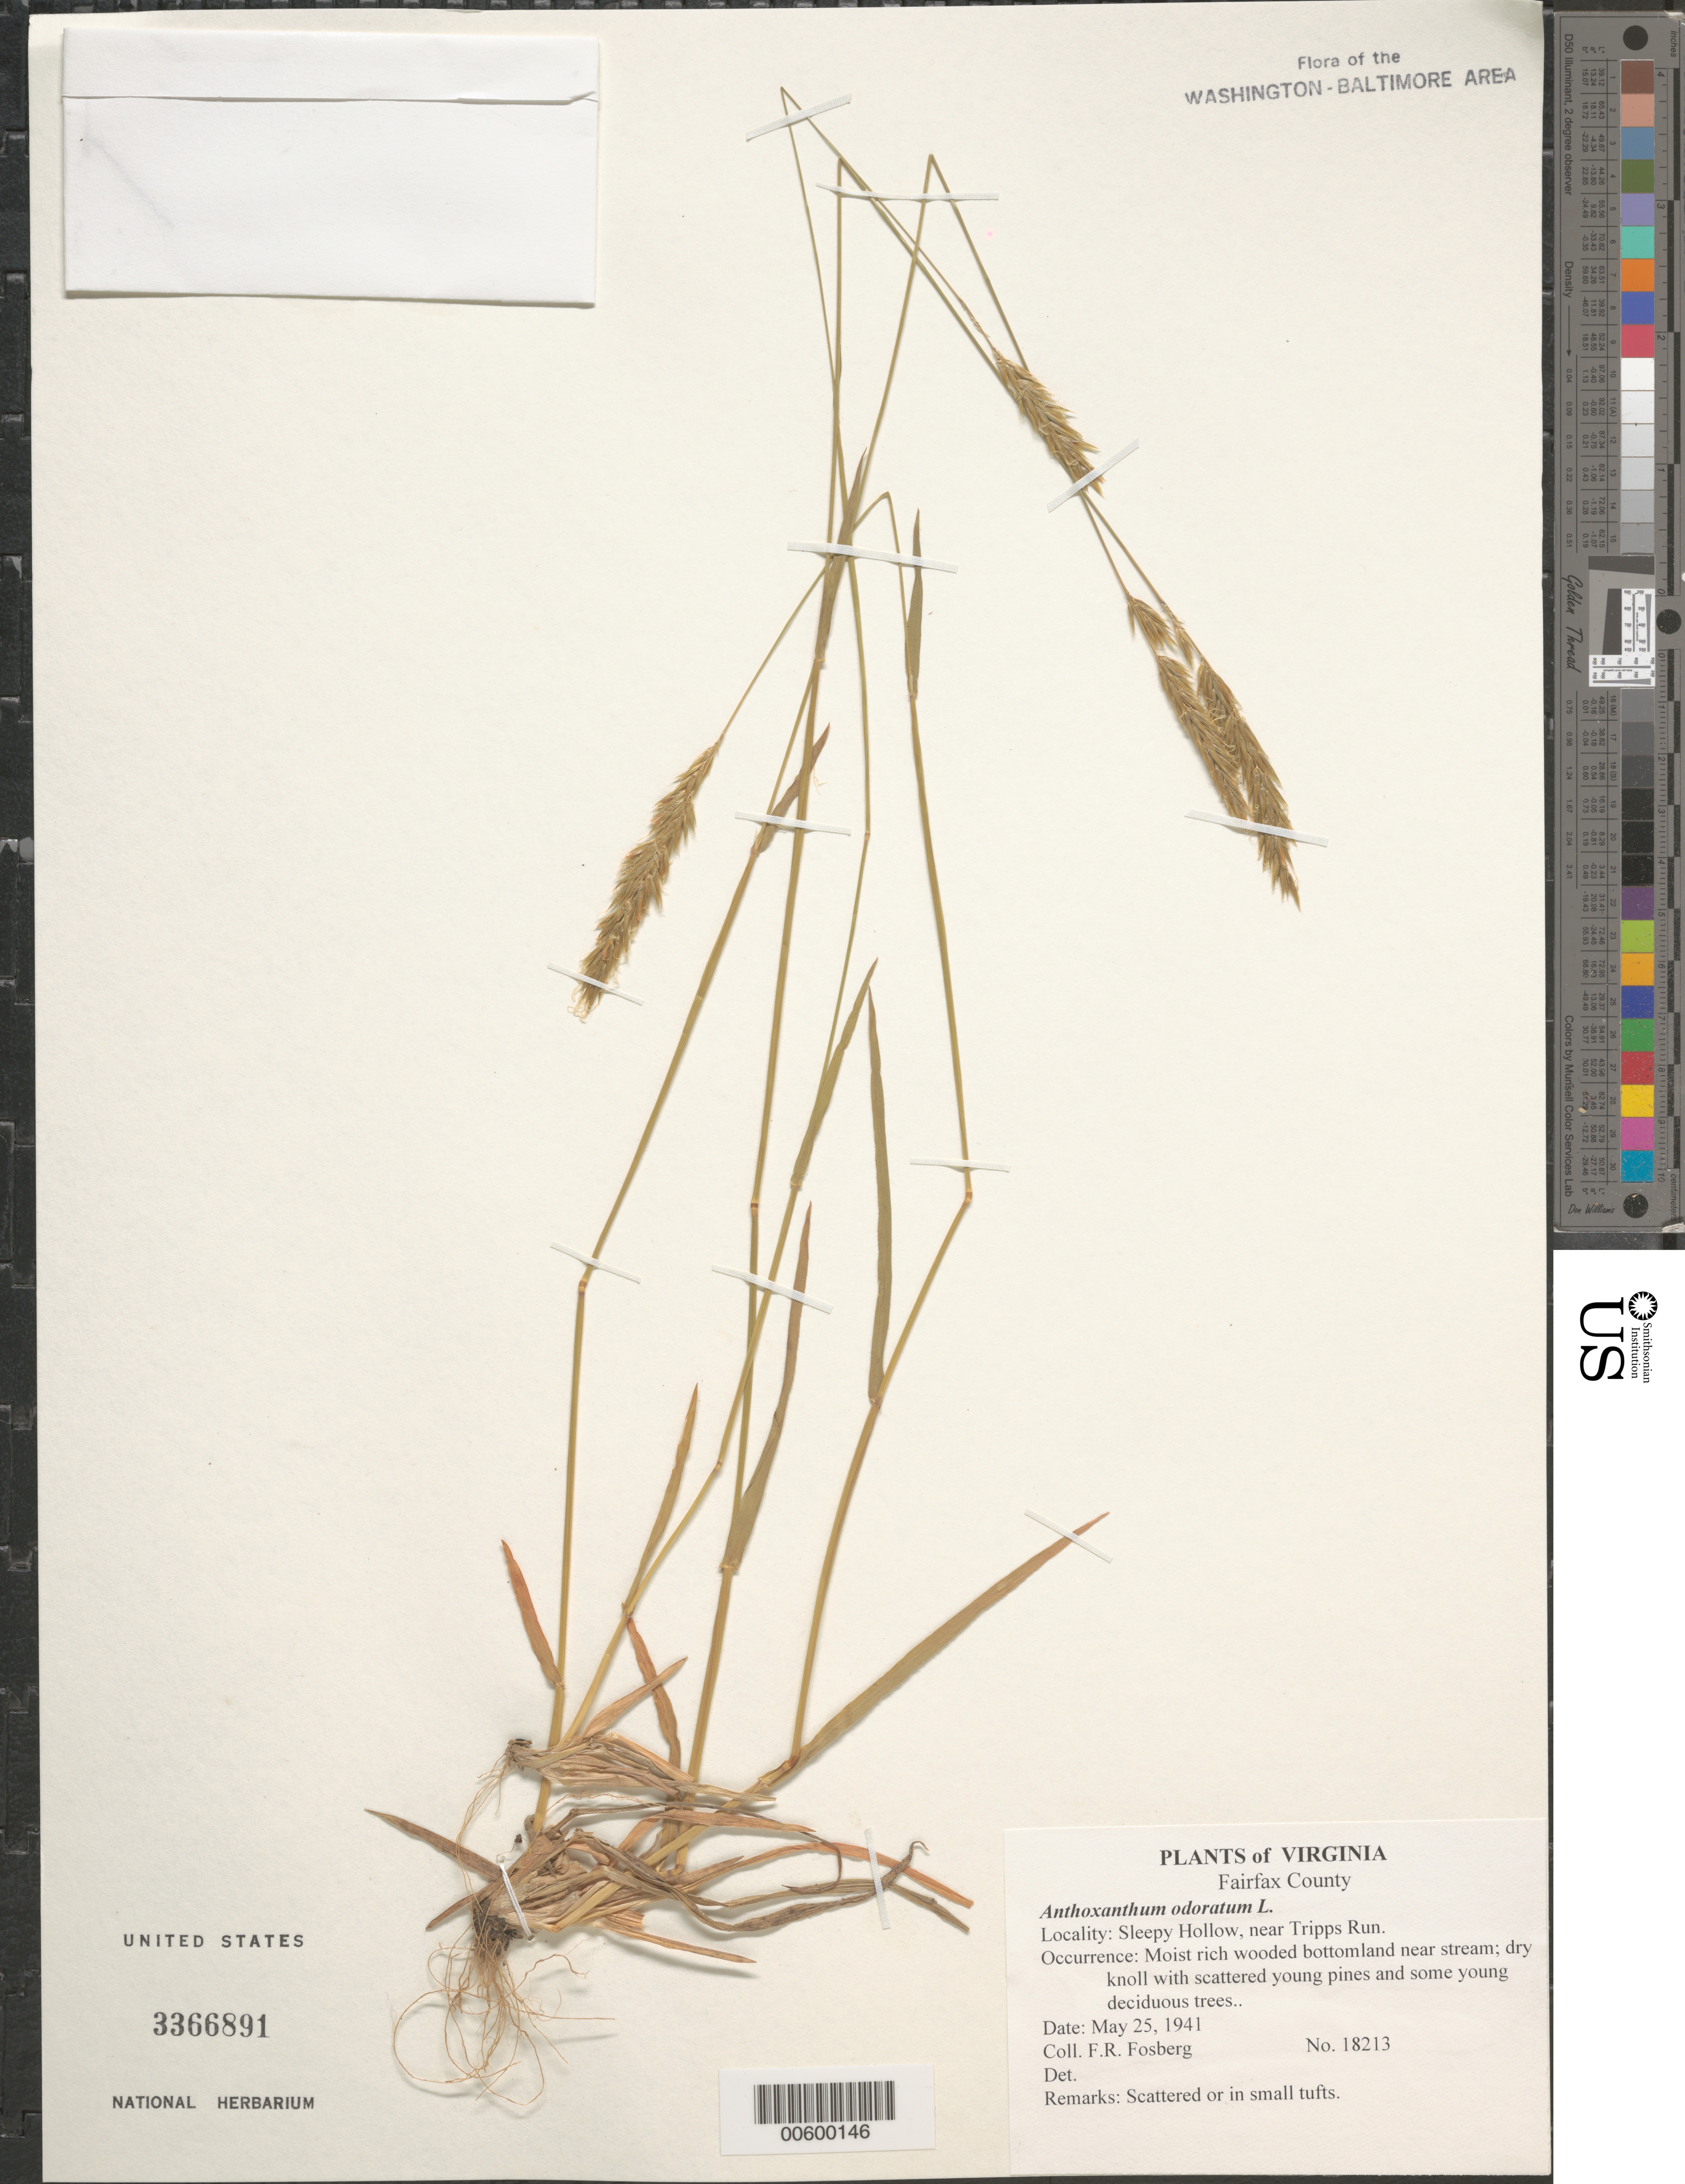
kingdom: Plantae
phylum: Tracheophyta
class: Liliopsida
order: Poales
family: Poaceae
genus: Anthoxanthum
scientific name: Anthoxanthum odoratum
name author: L.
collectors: F. R. Fosberg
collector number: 18213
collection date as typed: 25 May 1941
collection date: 1941-05-25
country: United States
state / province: Virginia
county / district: Fairfax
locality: Sleepy Hollow, near Tripps Run.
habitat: Moist rich wooded bottomland near stream; dry knoll with scattered young pines and some young deciduous trees..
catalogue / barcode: US 3366891